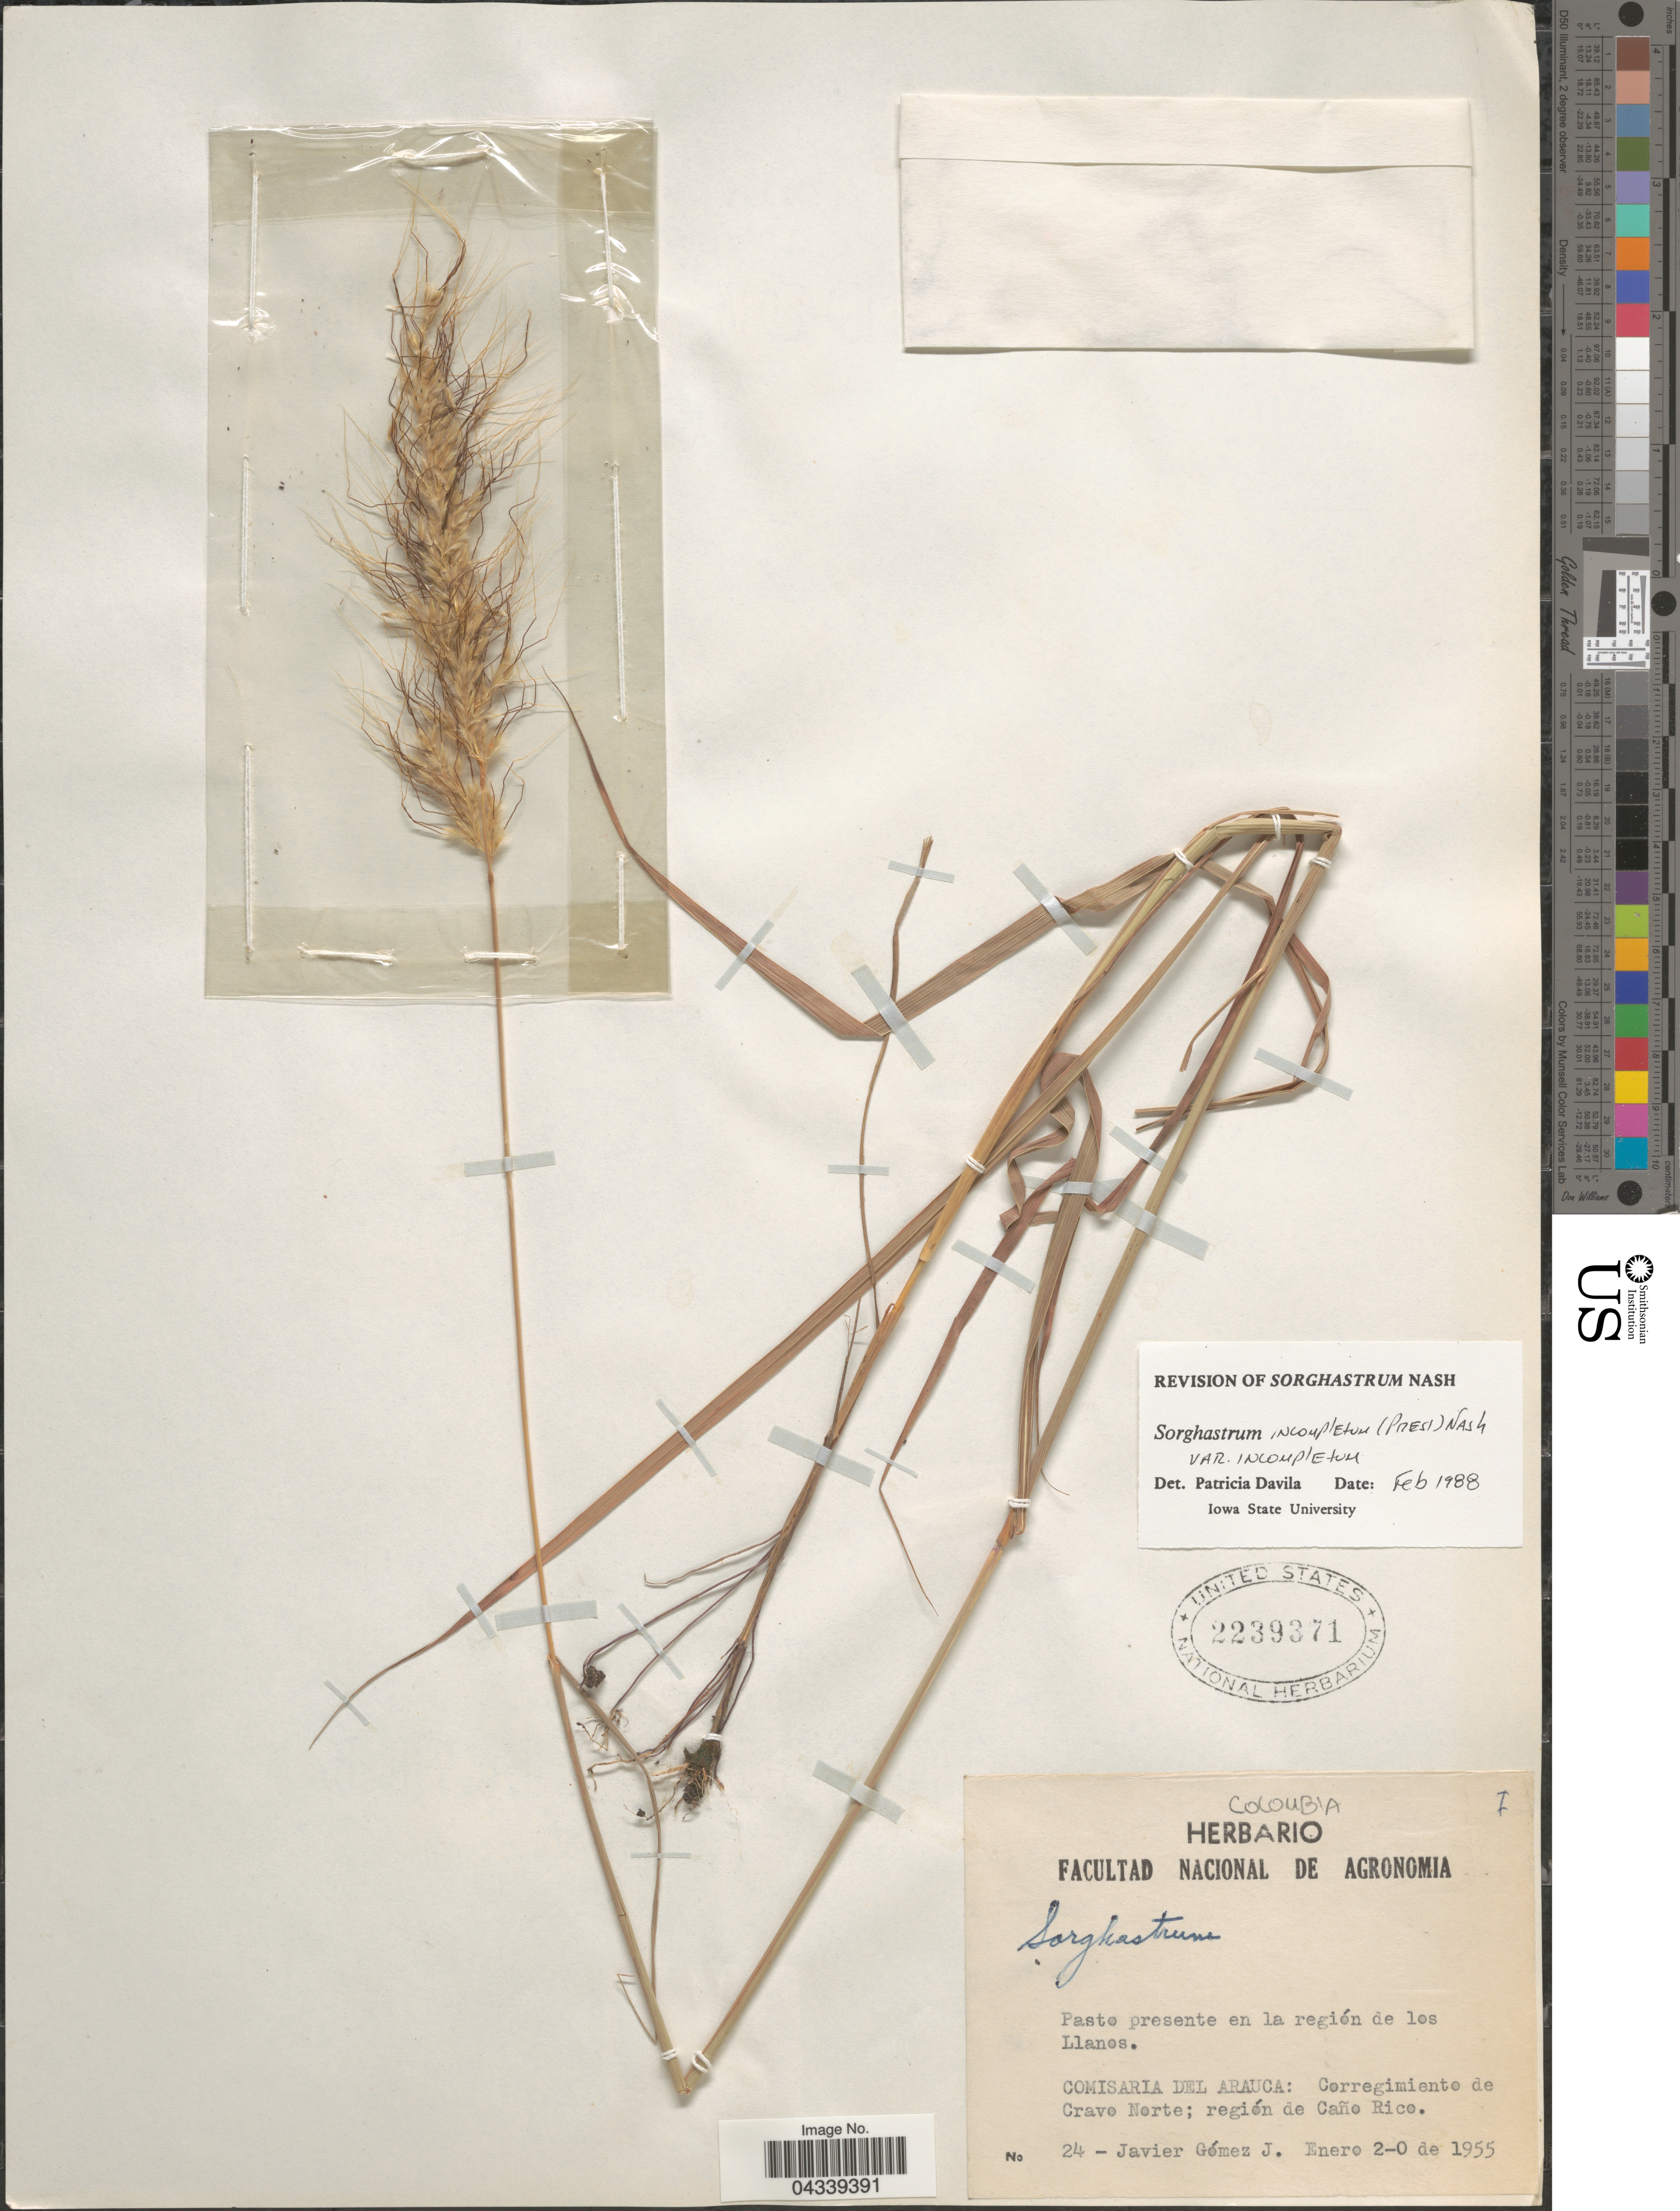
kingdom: Plantae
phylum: Tracheophyta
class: Liliopsida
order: Poales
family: Poaceae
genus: Sorghastrum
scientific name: Sorghastrum incompletum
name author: (J. Presl) Nash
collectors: G. Javier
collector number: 24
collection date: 1955-01-20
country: Colombia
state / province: Arauca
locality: Pasto presente en la región de los Llanos. Comisaria del Arauca: Corregimiento de Cravo Norte; región de Caño Rico.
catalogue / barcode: US 2239371